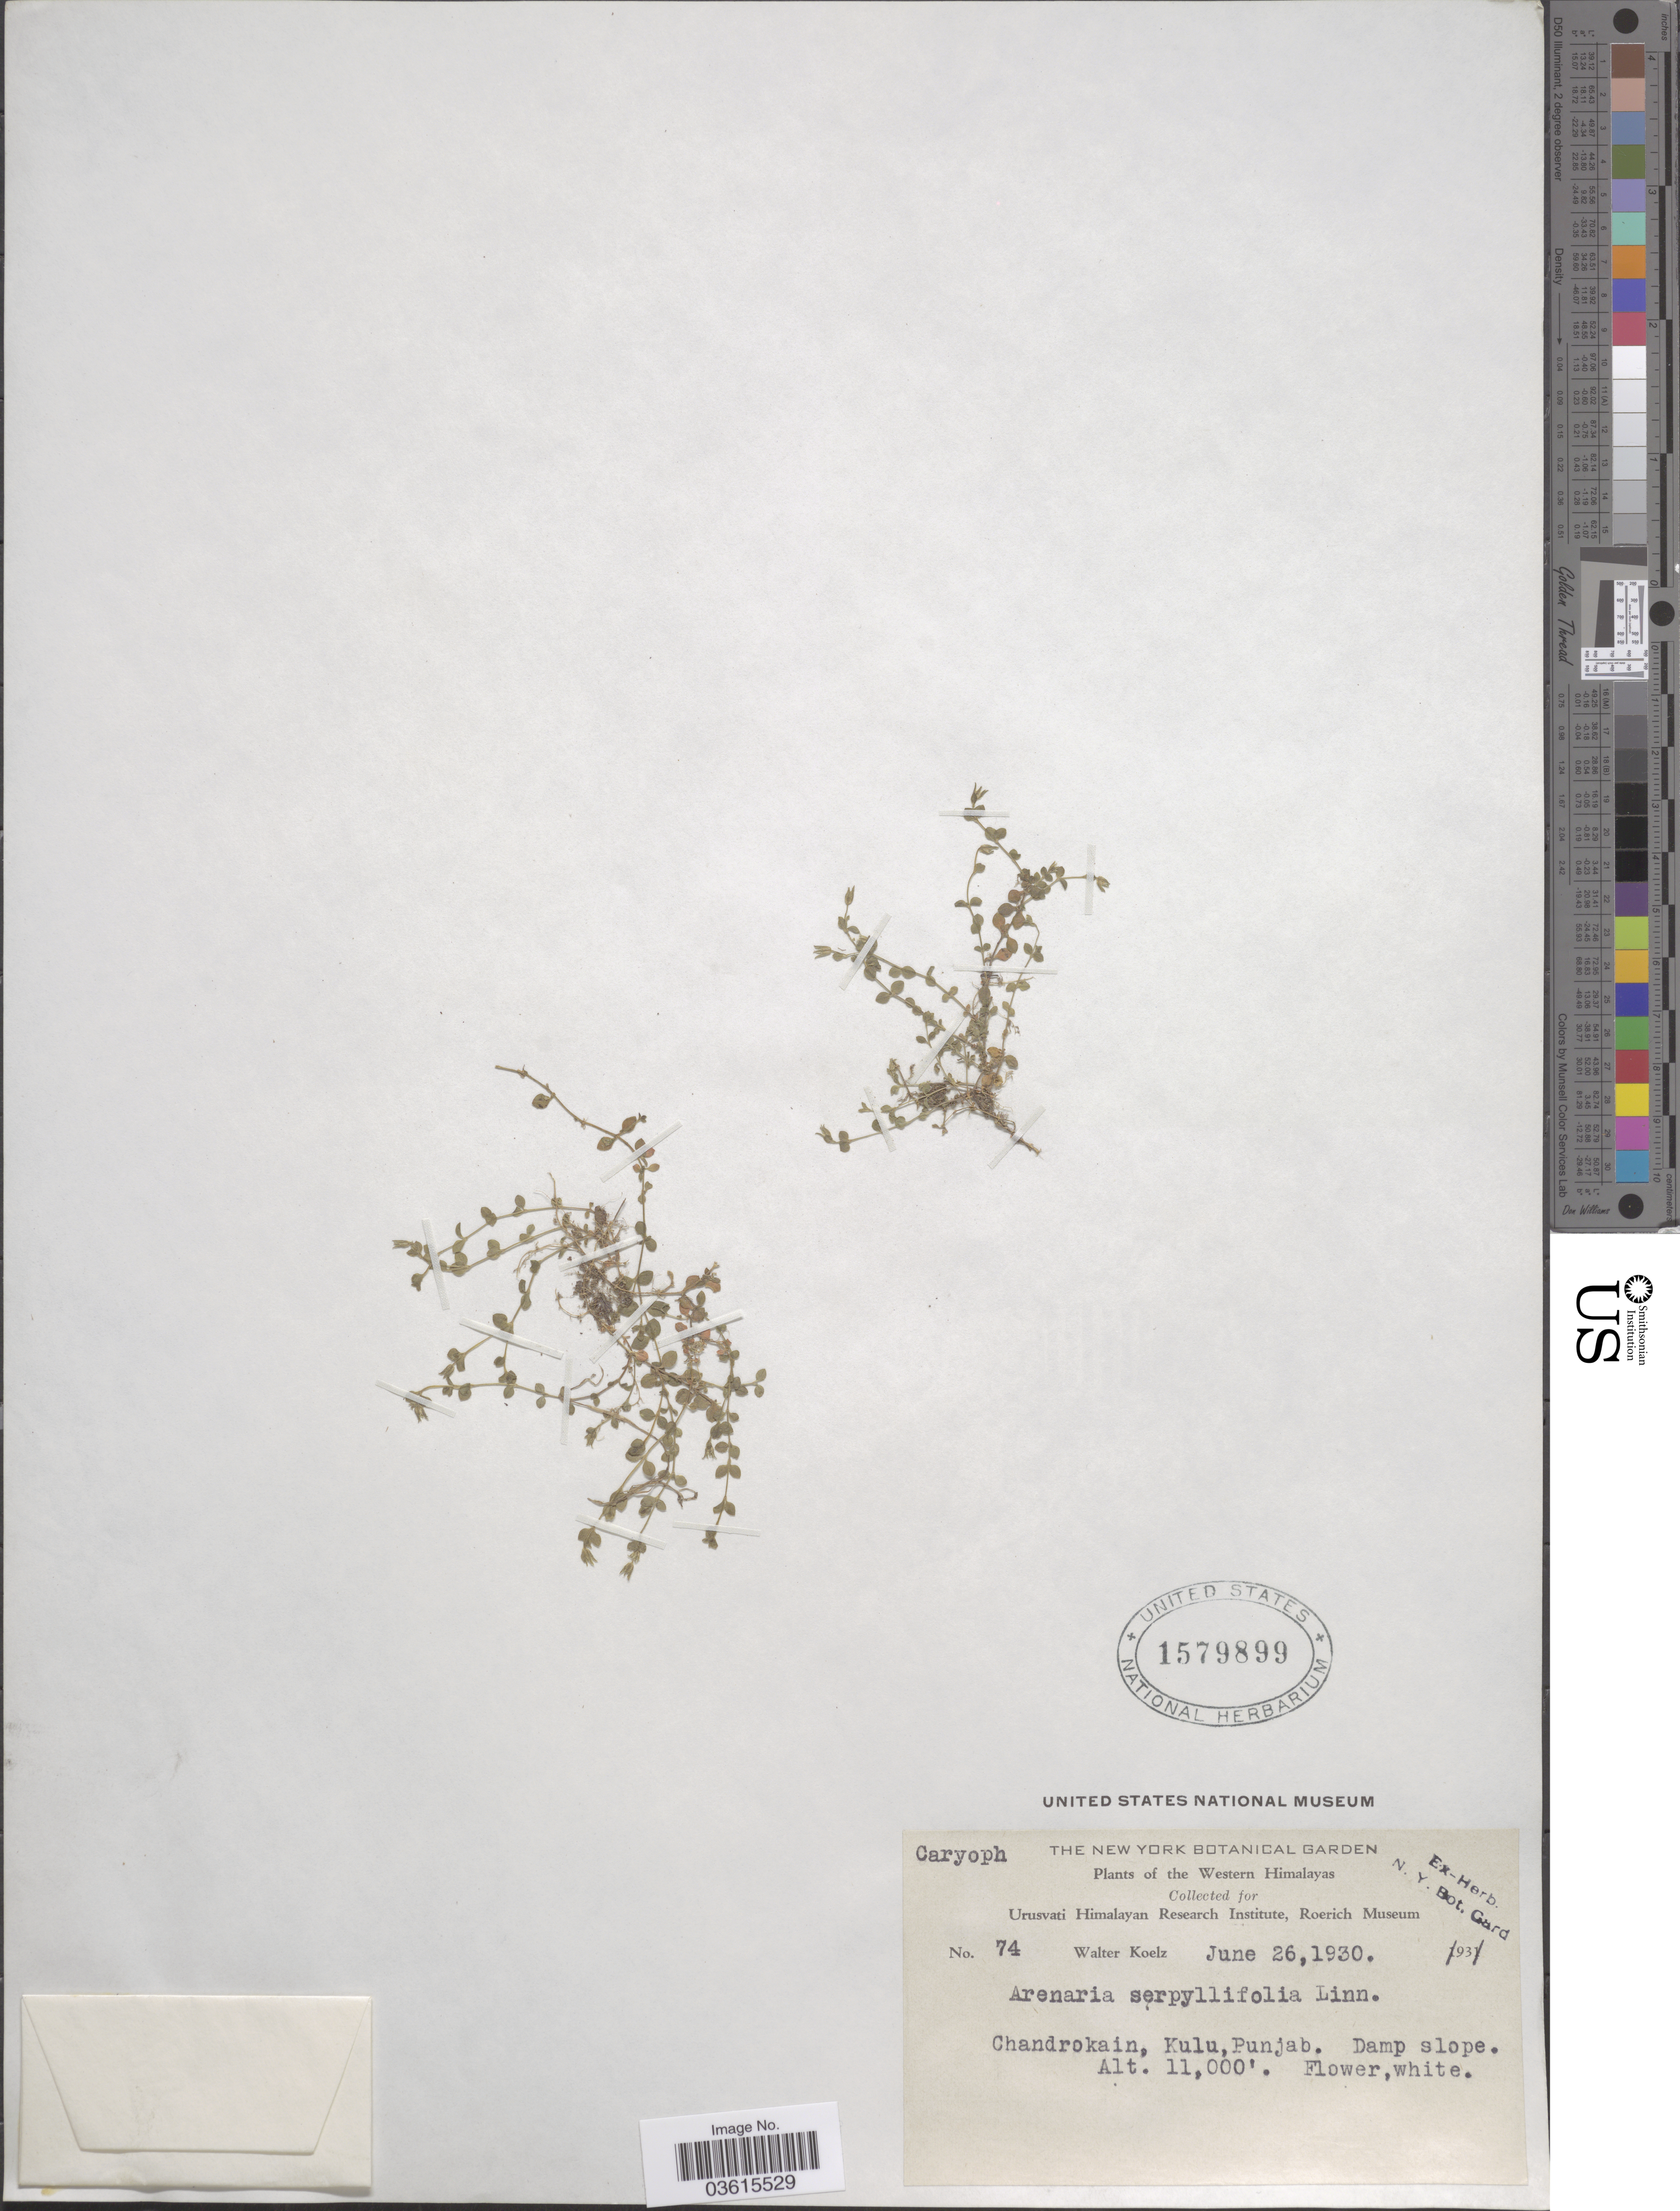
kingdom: Plantae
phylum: Tracheophyta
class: Magnoliopsida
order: Caryophyllales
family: Caryophyllaceae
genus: Arenaria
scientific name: Arenaria serpyllifolia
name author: L.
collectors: W. N. Koelz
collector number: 74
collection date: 1930-06-26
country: India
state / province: Punjab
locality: Western Himalayas. Chandrokain, Kulu, Punjab.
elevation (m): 3353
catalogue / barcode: US 1579899